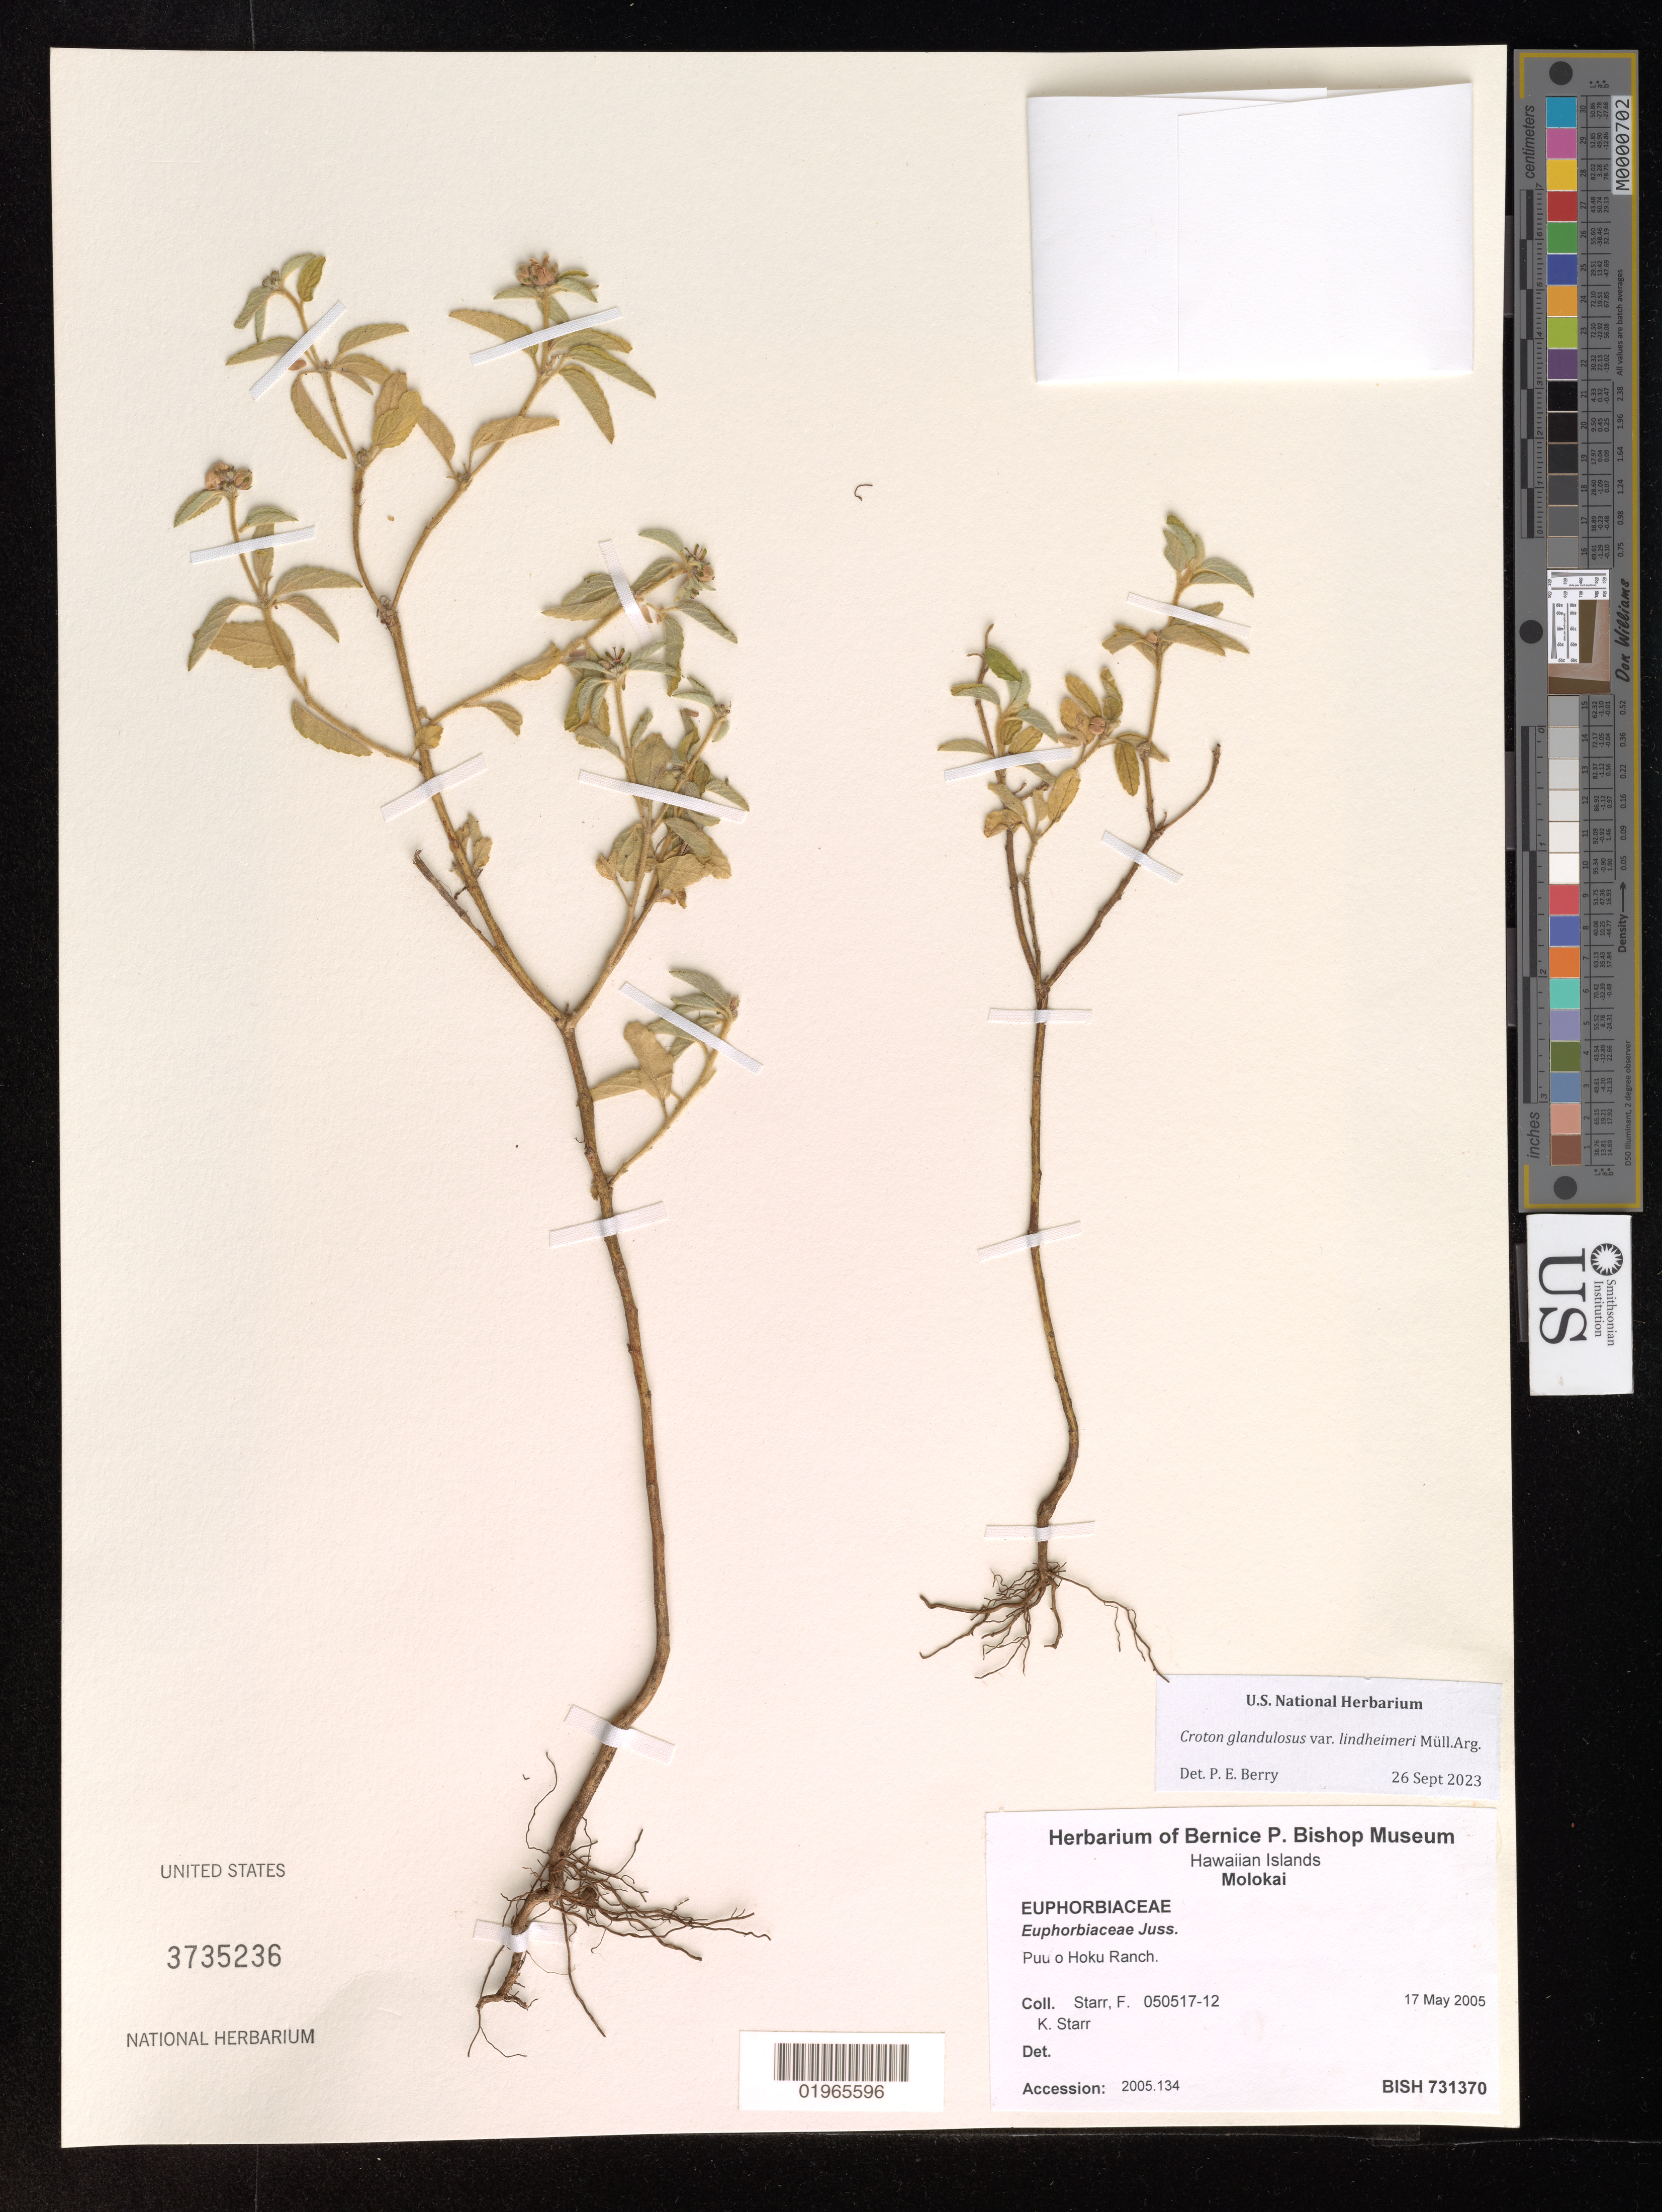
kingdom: Plantae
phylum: Tracheophyta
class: Magnoliopsida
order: Malpighiales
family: Euphorbiaceae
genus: Croton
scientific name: Croton glandulosus var. lindheimeri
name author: Müll. Arg. in DC.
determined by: Berry, P. E., (WIS), University of Wisconsin - Madison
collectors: F. Starr & K. Starr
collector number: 050517-12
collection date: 2005-05-17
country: United States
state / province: Hawaii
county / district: Maui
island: Moloka'i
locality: Puu o Hoku Ranch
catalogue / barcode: US 3735236